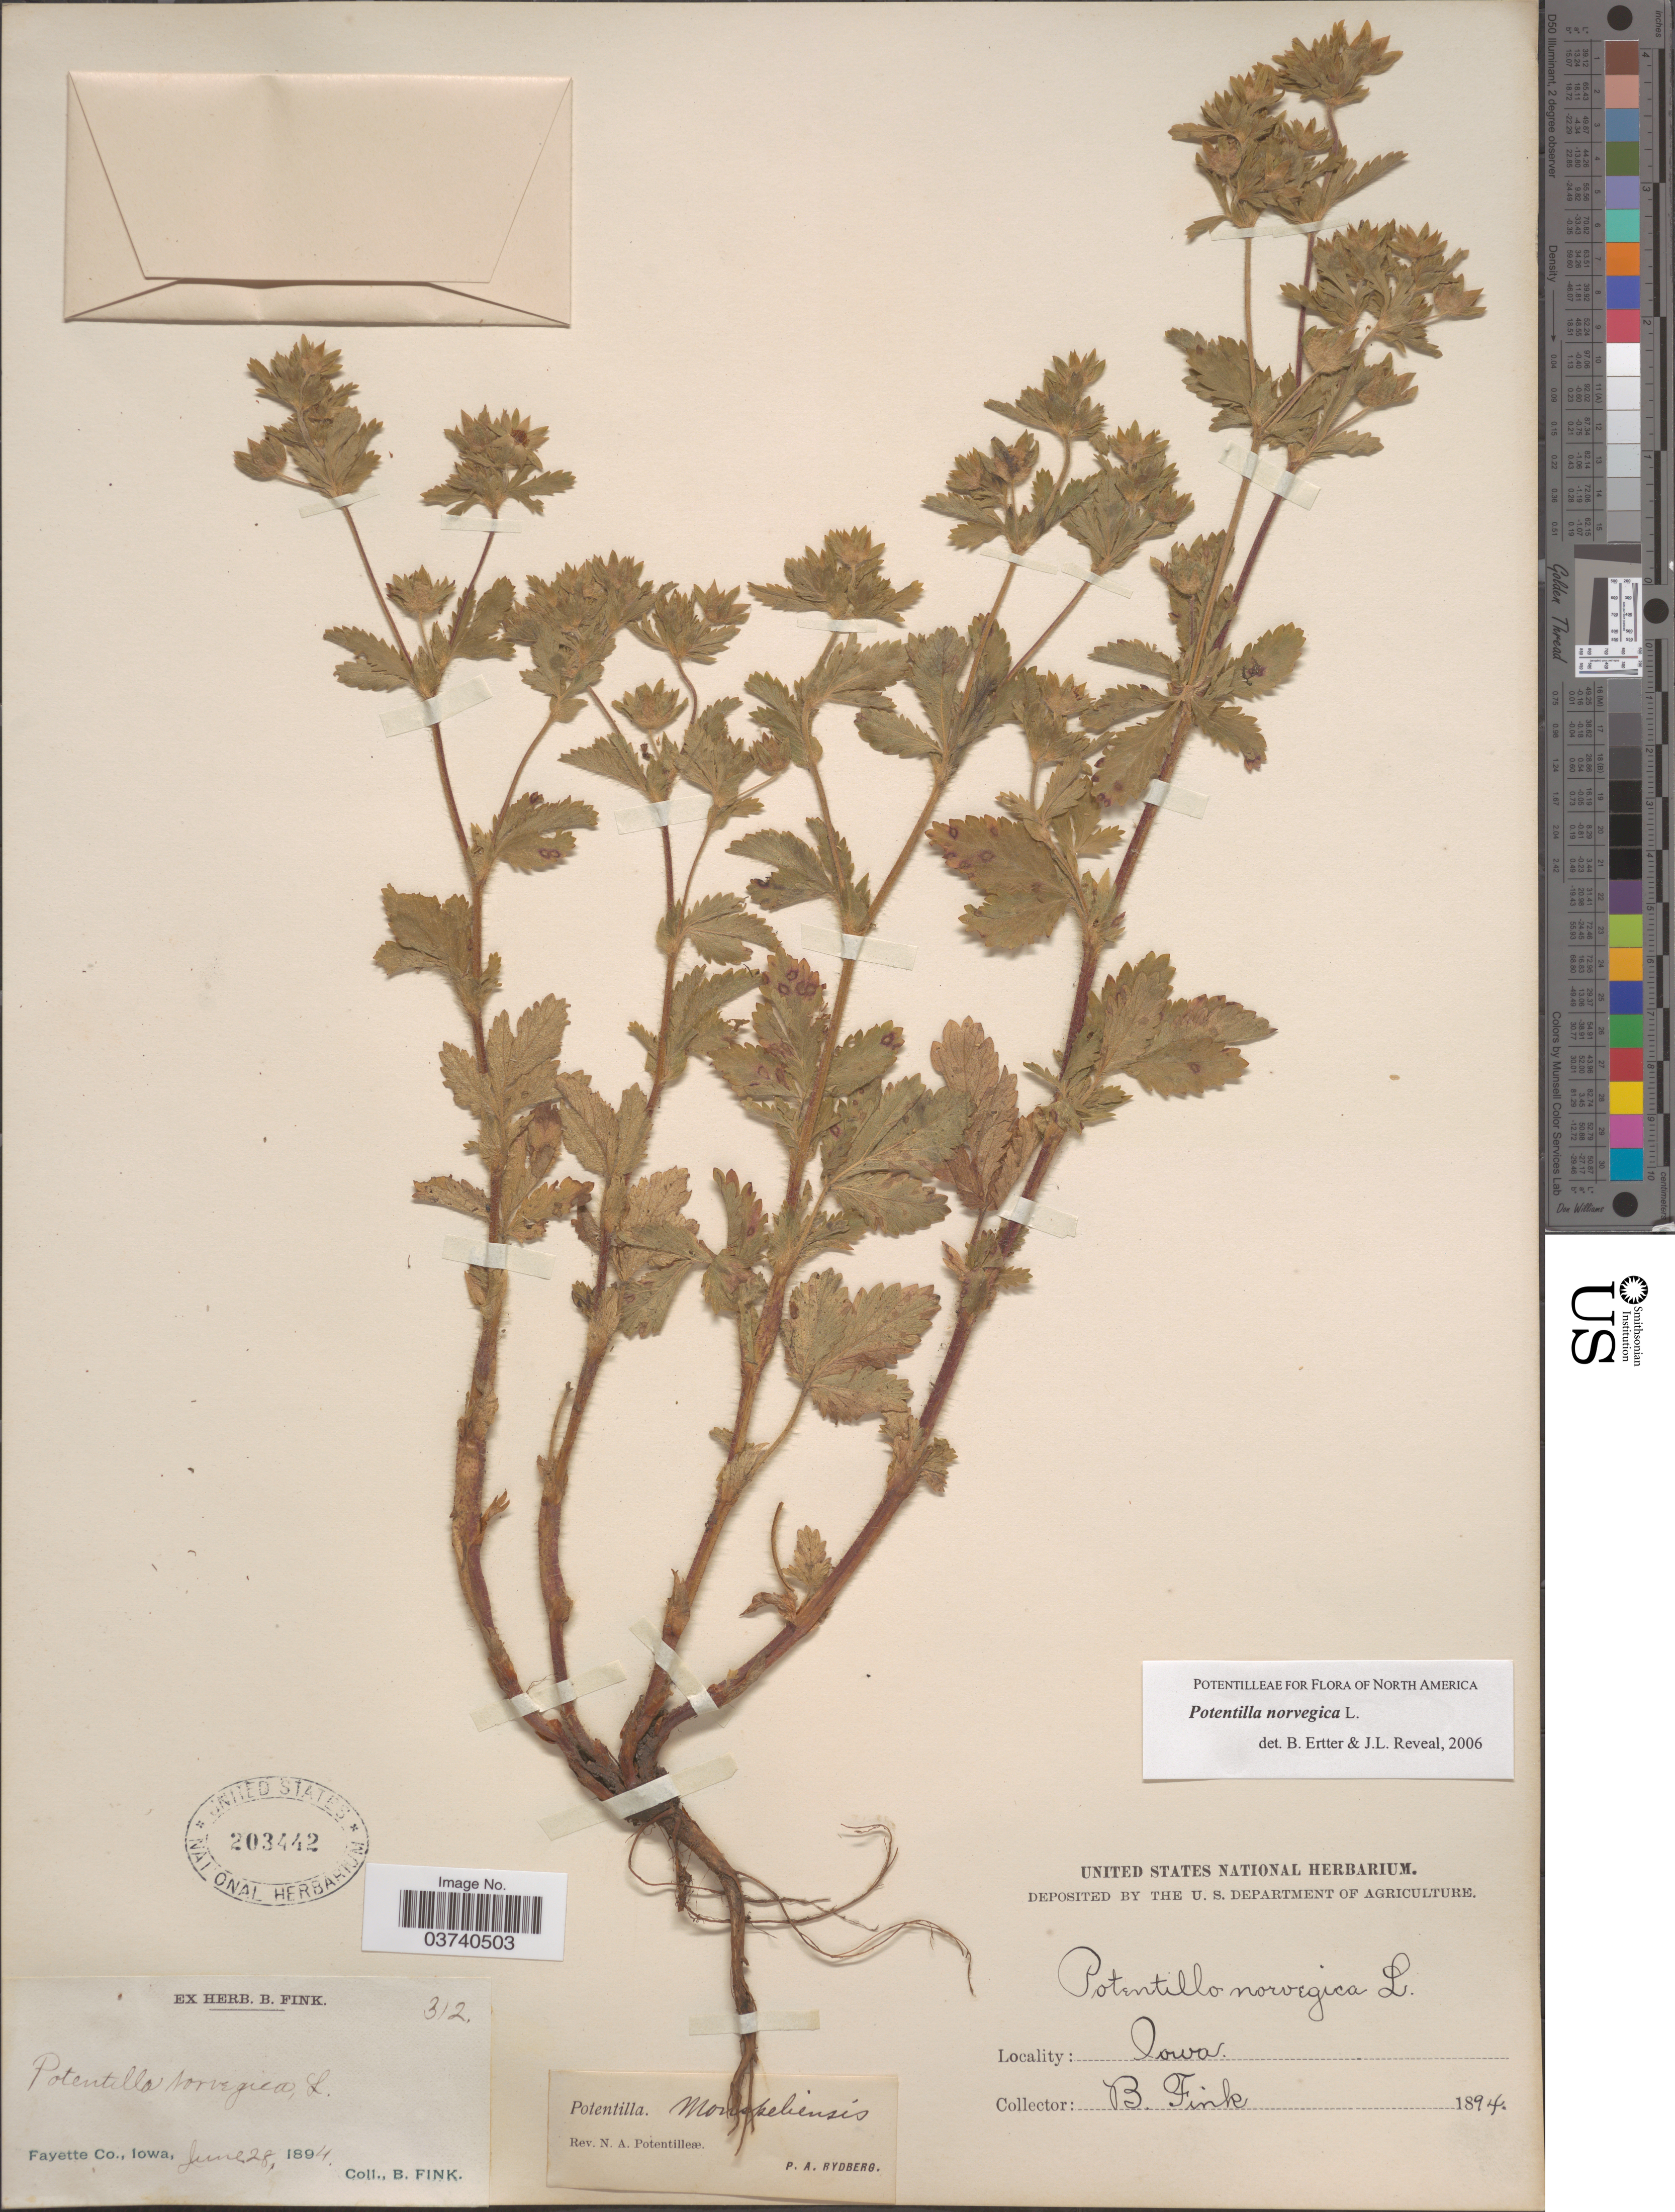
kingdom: Plantae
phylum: Tracheophyta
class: Magnoliopsida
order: Rosales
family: Rosaceae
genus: Potentilla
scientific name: Potentilla norvegica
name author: L.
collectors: B. Fink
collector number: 312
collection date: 1894-06-28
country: United States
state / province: Iowa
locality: Fayette Co.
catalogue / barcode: US 203442